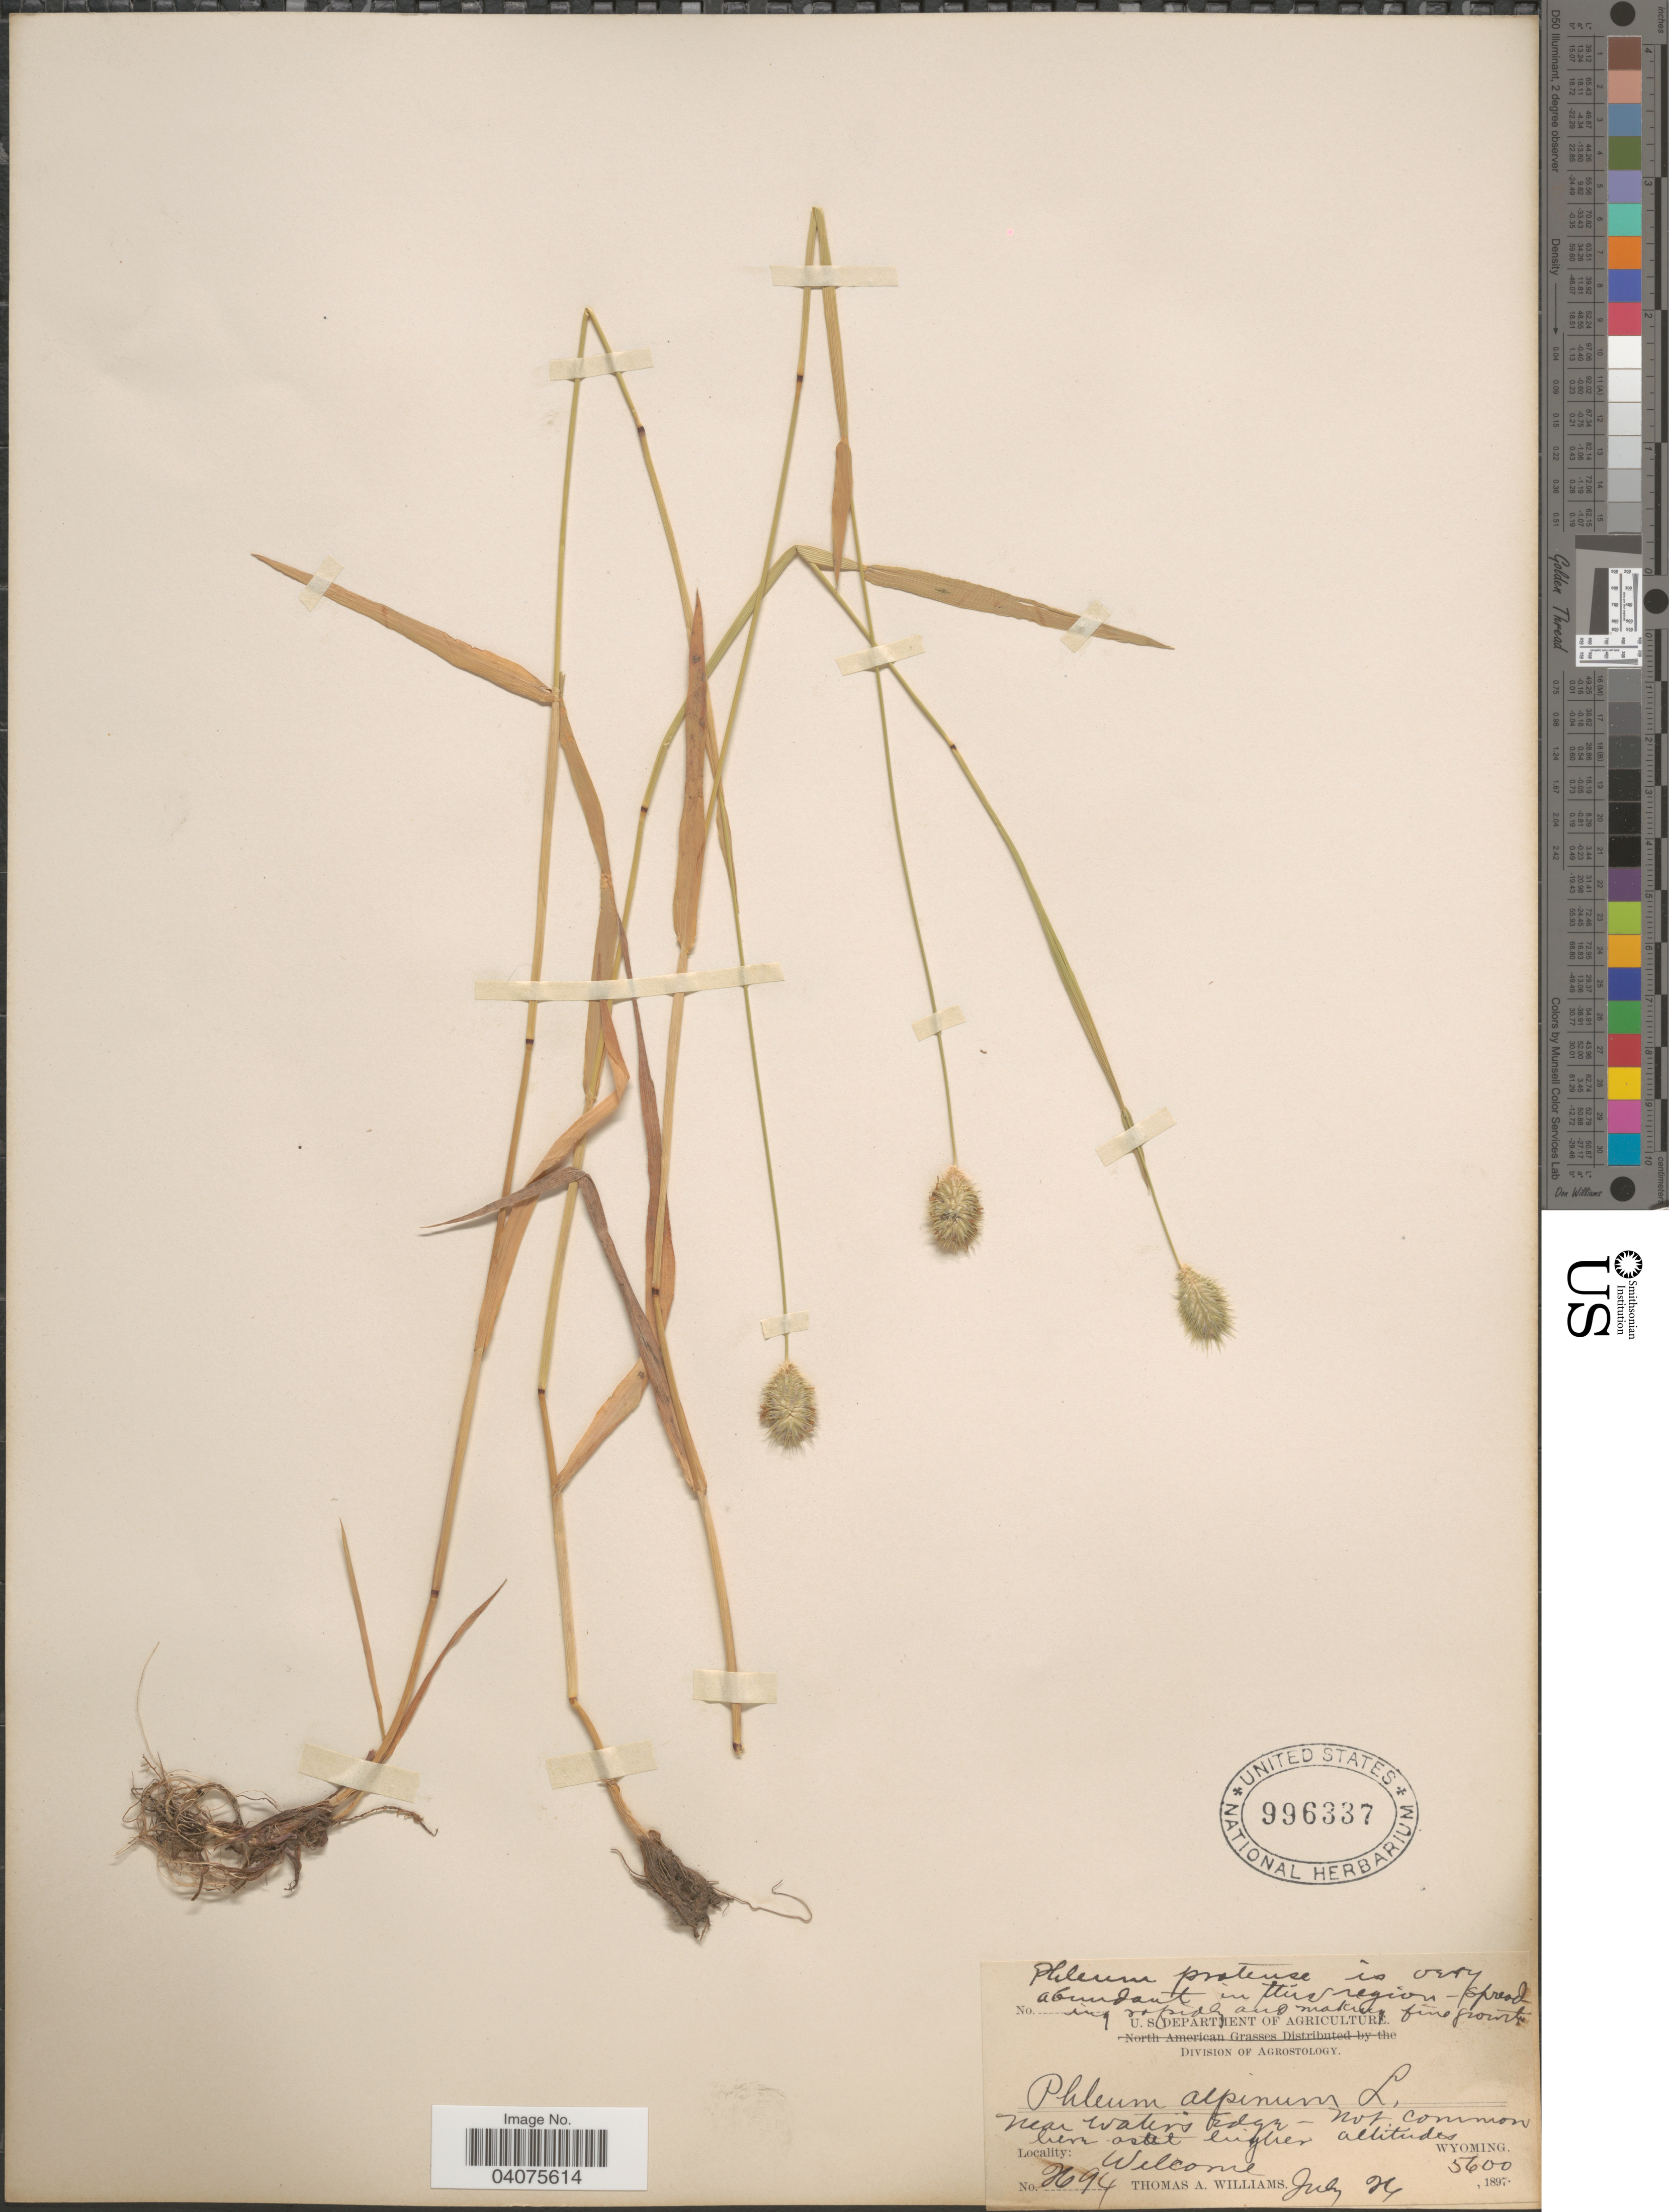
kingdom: Plantae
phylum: Tracheophyta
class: Liliopsida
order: Poales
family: Poaceae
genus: Phleum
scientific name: Phleum alpinum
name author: L.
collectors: T. A. Williams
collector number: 2694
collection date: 1897-07-26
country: United States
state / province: Wyoming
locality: Near Waters Edge. Welcome.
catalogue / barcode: US 996337